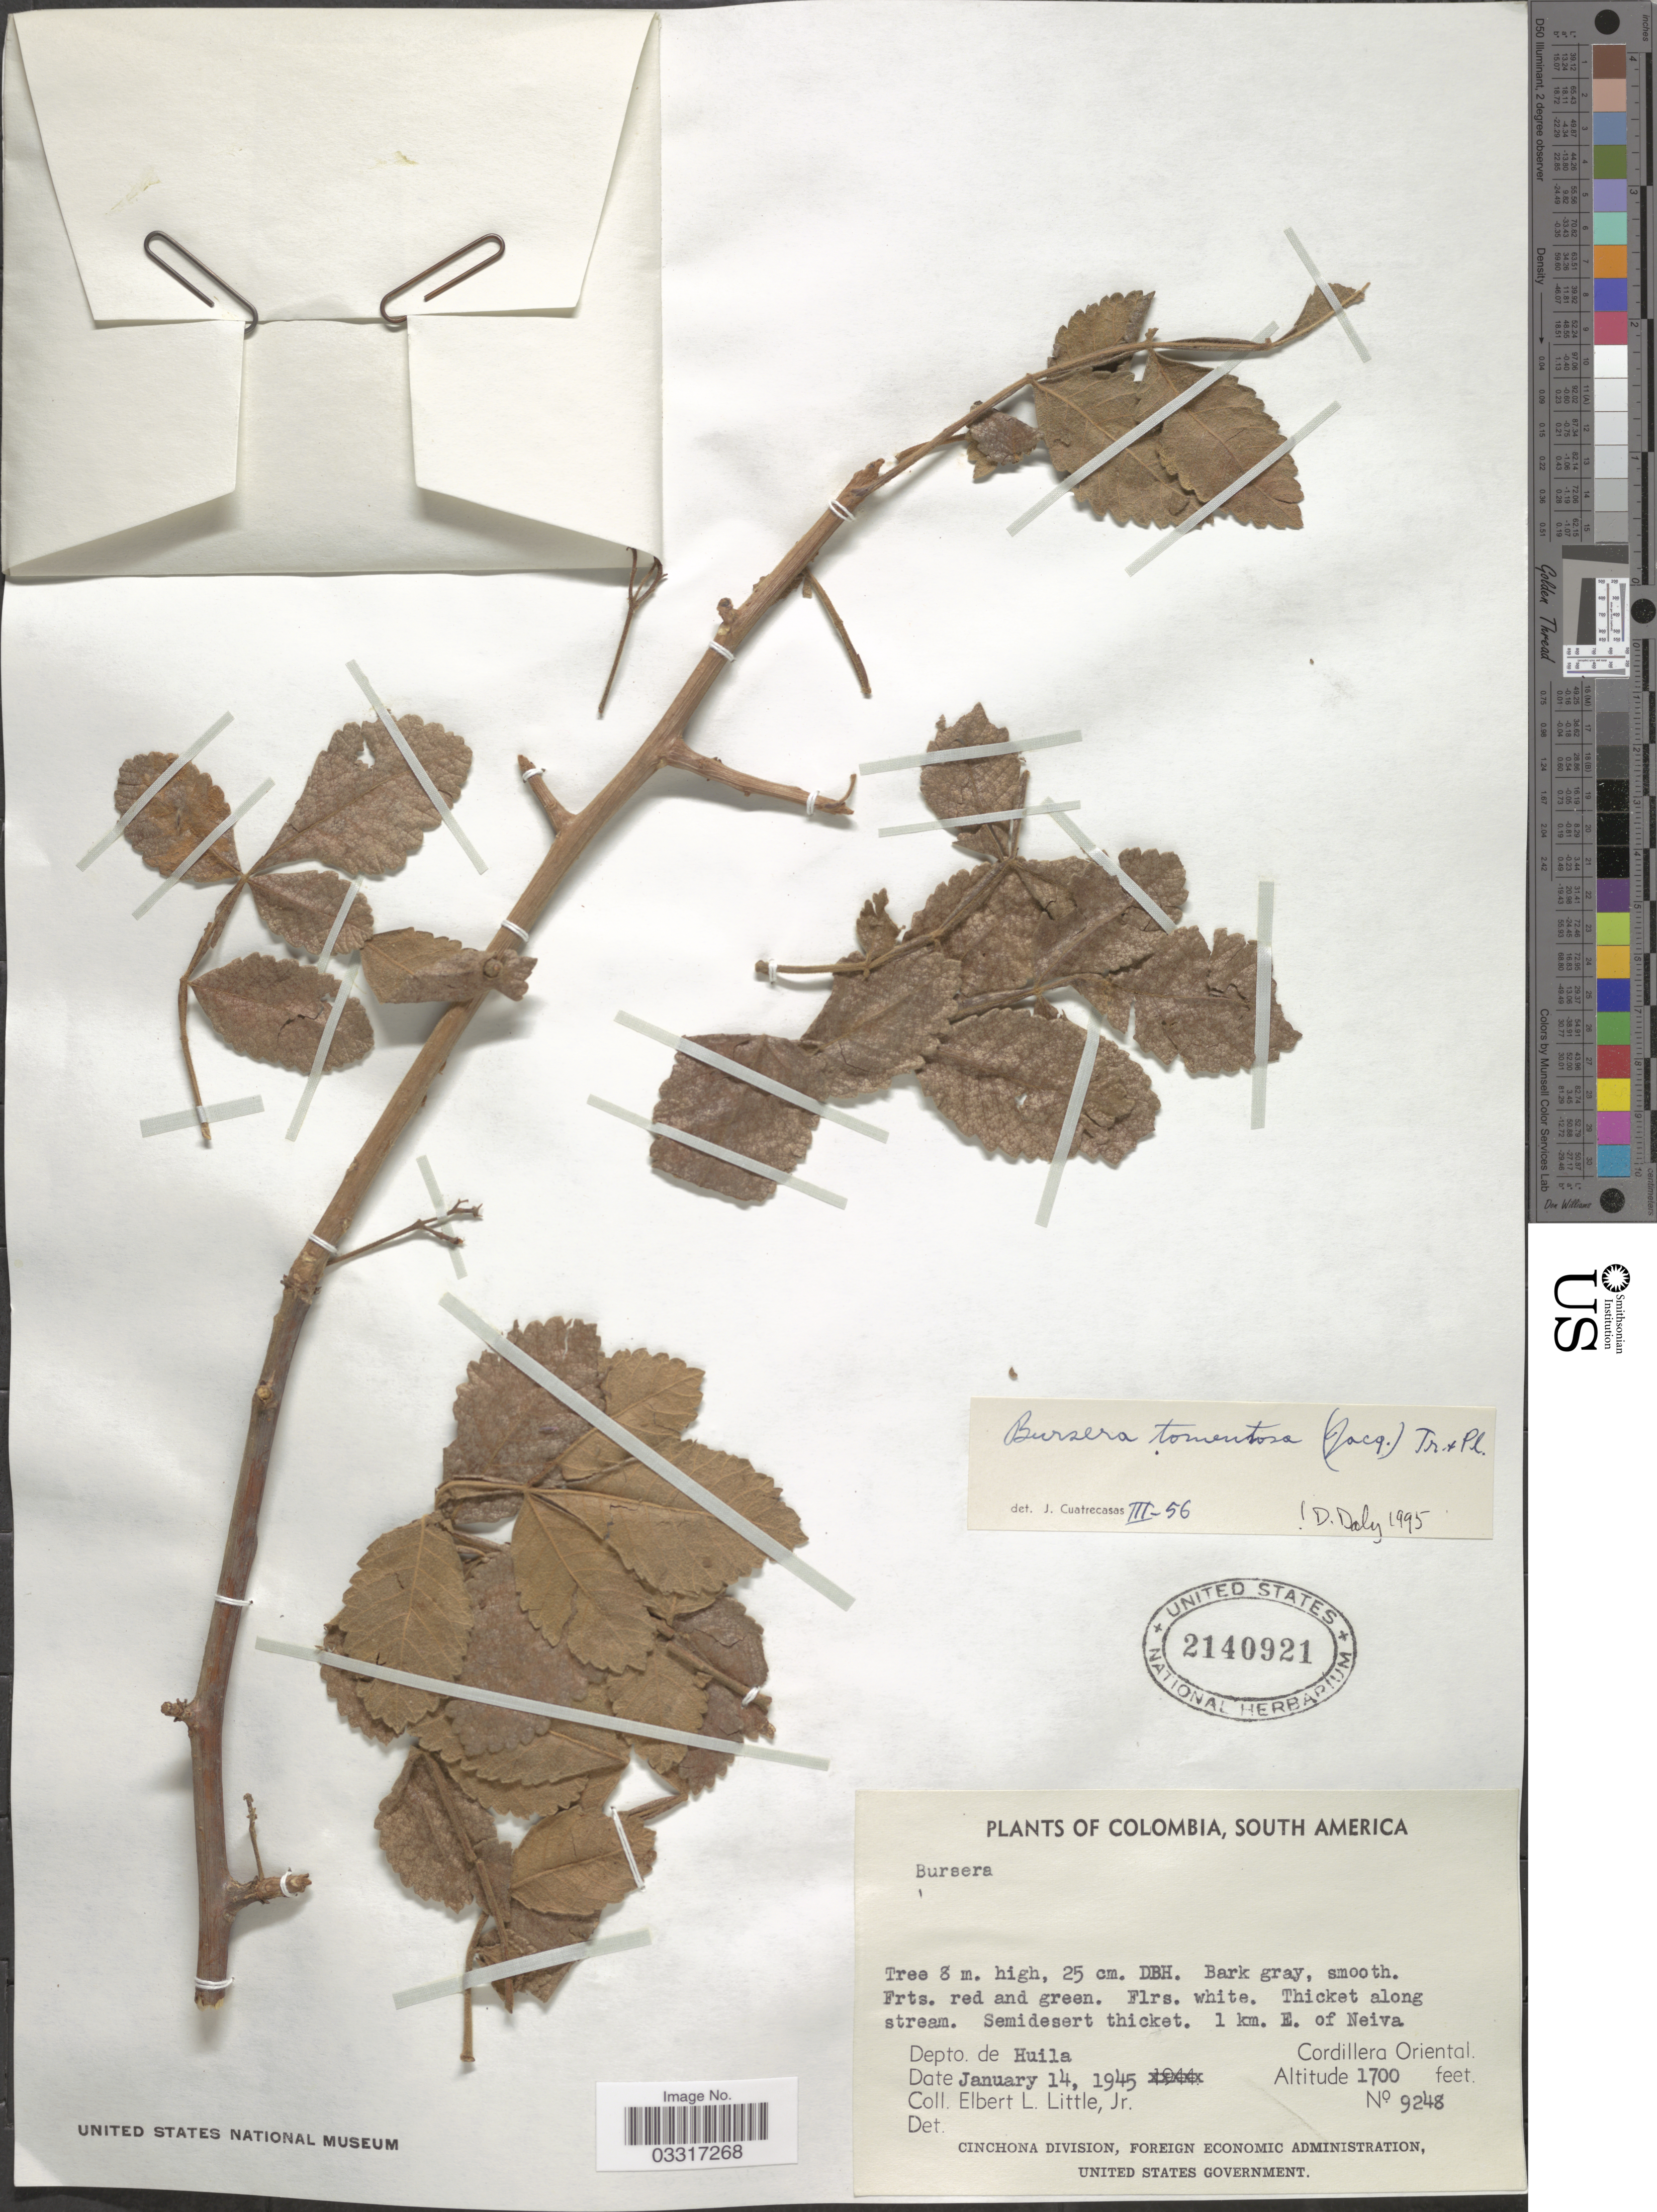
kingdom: Plantae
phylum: Tracheophyta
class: Magnoliopsida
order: Sapindales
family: Burseraceae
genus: Bursera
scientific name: Bursera tomentosa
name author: (Jacq.) Triana & Planch.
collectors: E. L. Little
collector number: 9248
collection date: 1945-01-14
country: Colombia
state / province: Huila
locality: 1 km. E. of Neiva. Depto de Huila. Cordillera Oriental.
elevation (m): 518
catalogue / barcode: US 2140921